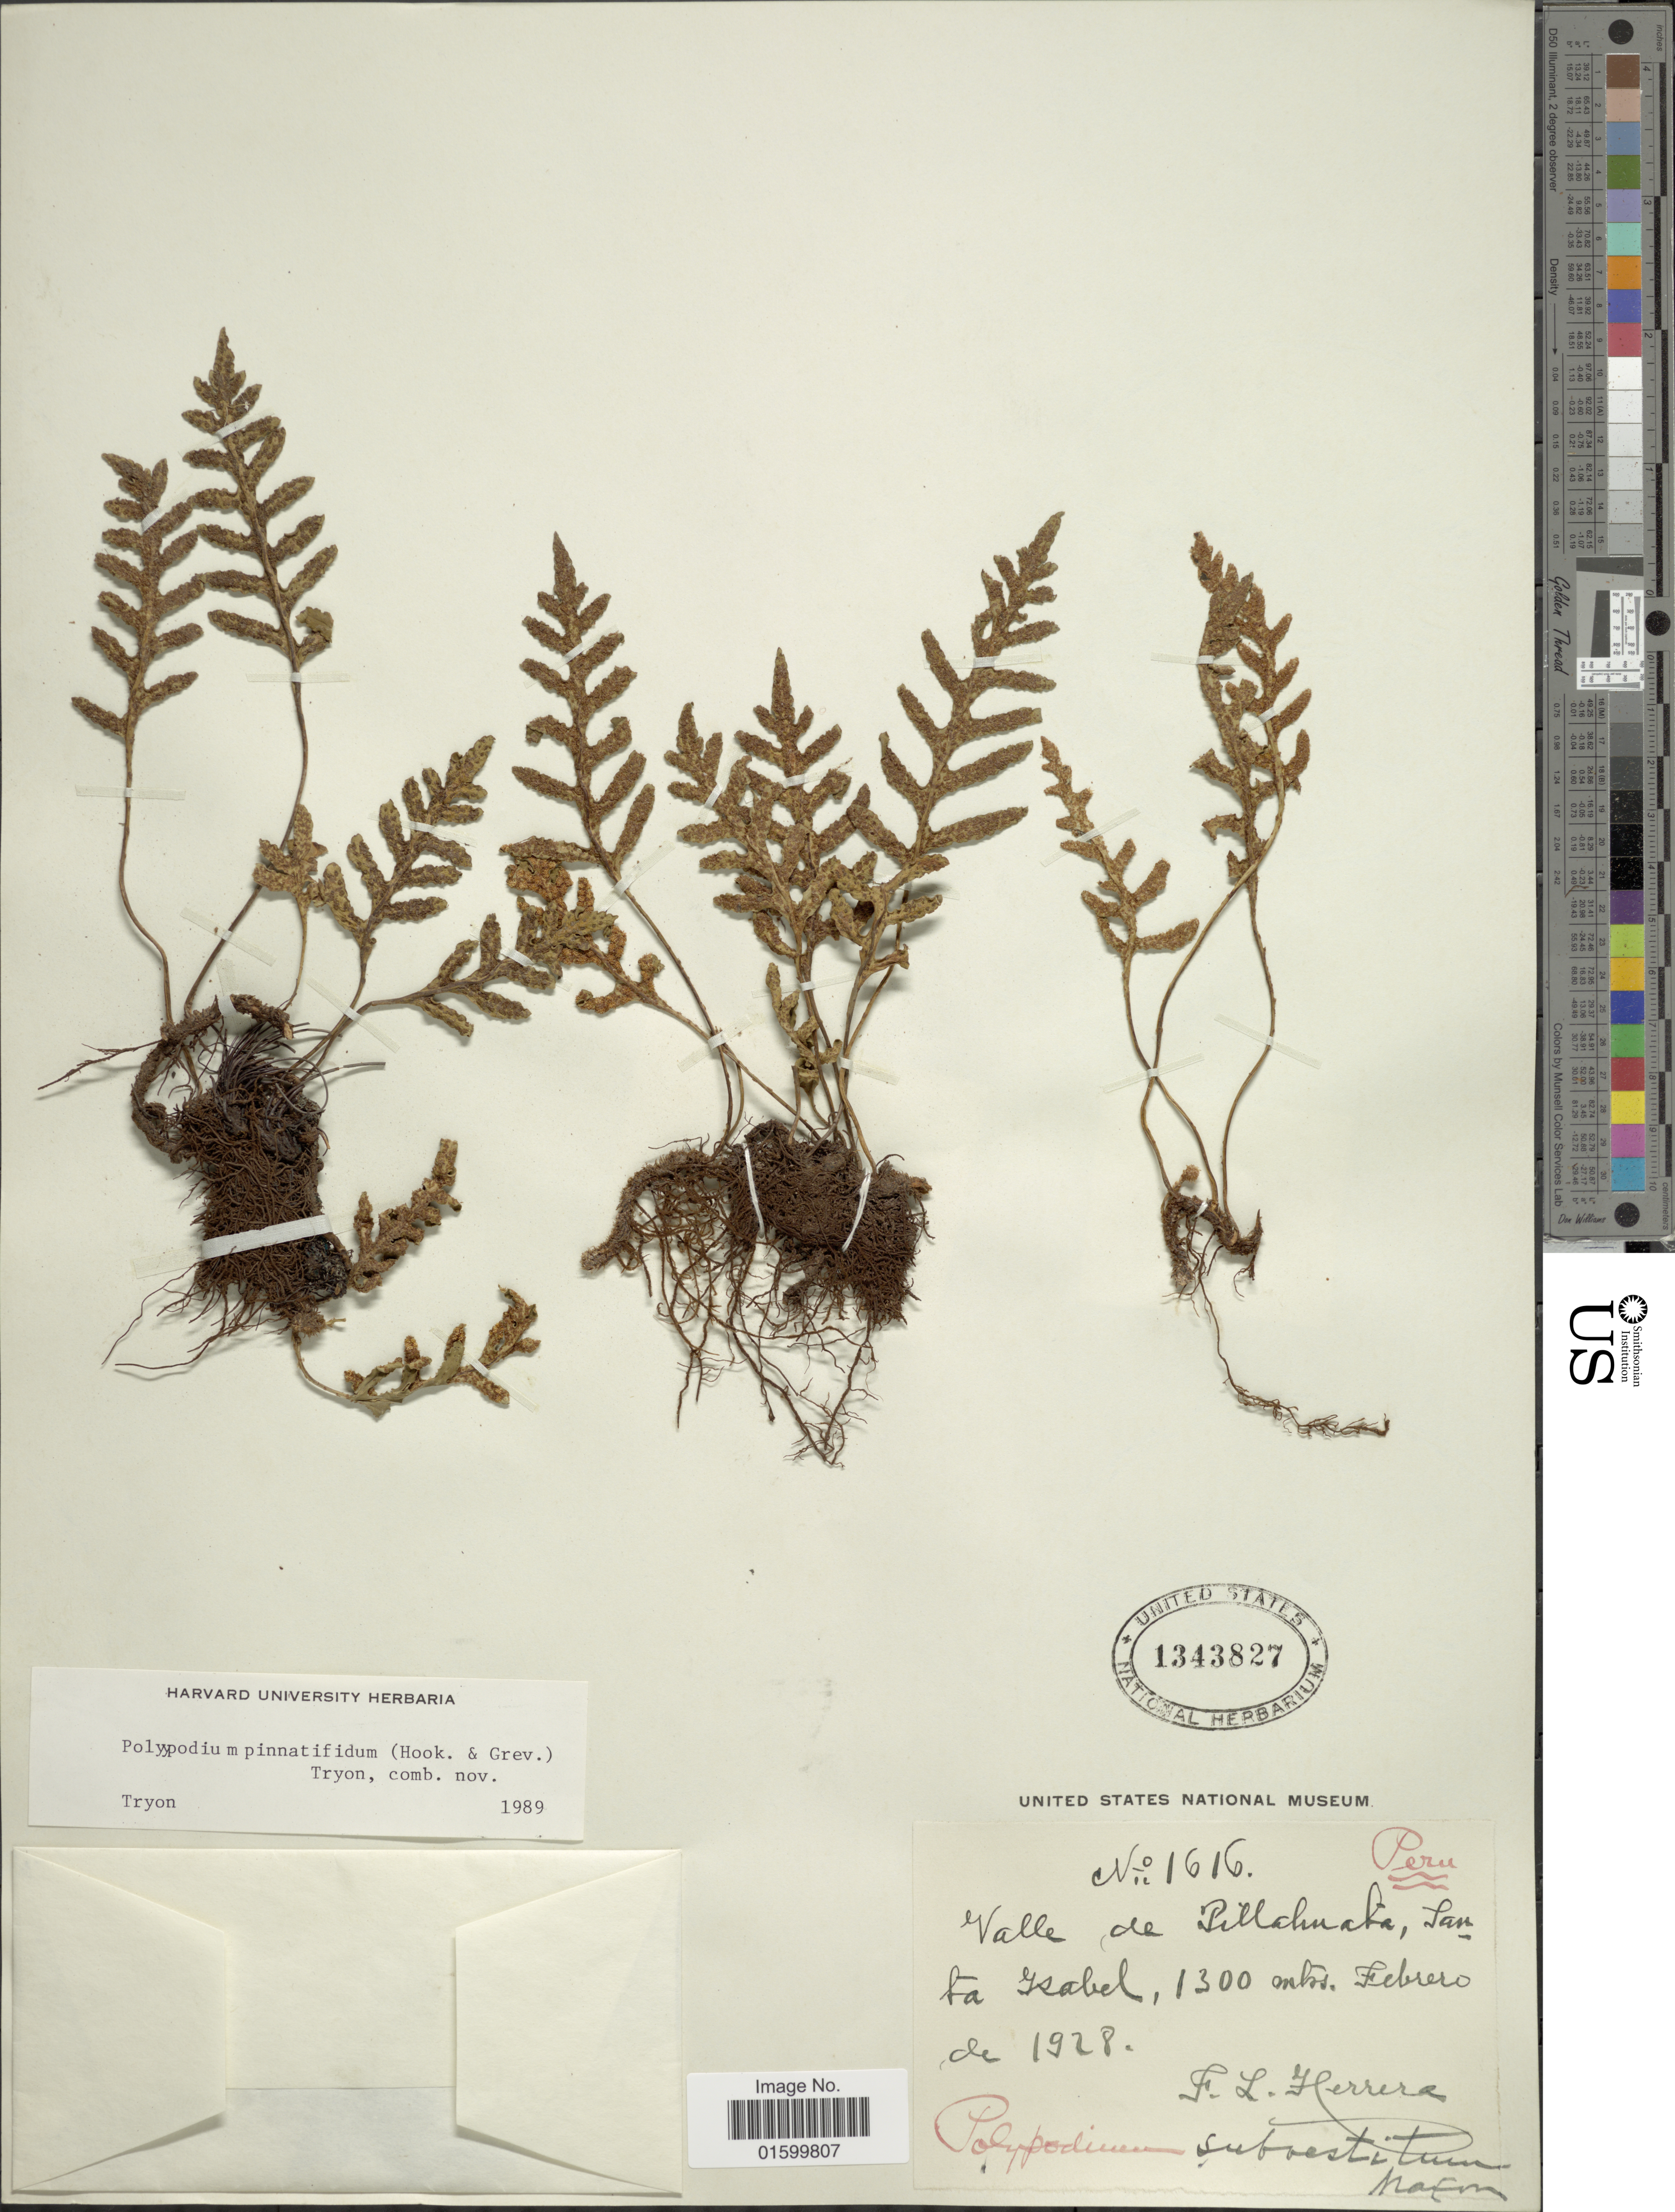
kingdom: Plantae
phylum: Tracheophyta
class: Polypodiopsida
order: Polypodiales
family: Polypodiaceae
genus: Pleopeltis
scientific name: Pleopeltis pinnatifida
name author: Gill.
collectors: F. L. Herrera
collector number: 1616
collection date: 1928-02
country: Peru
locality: Valle de Pillahuaba, Santa Isabel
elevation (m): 1300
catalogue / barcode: US 1343827